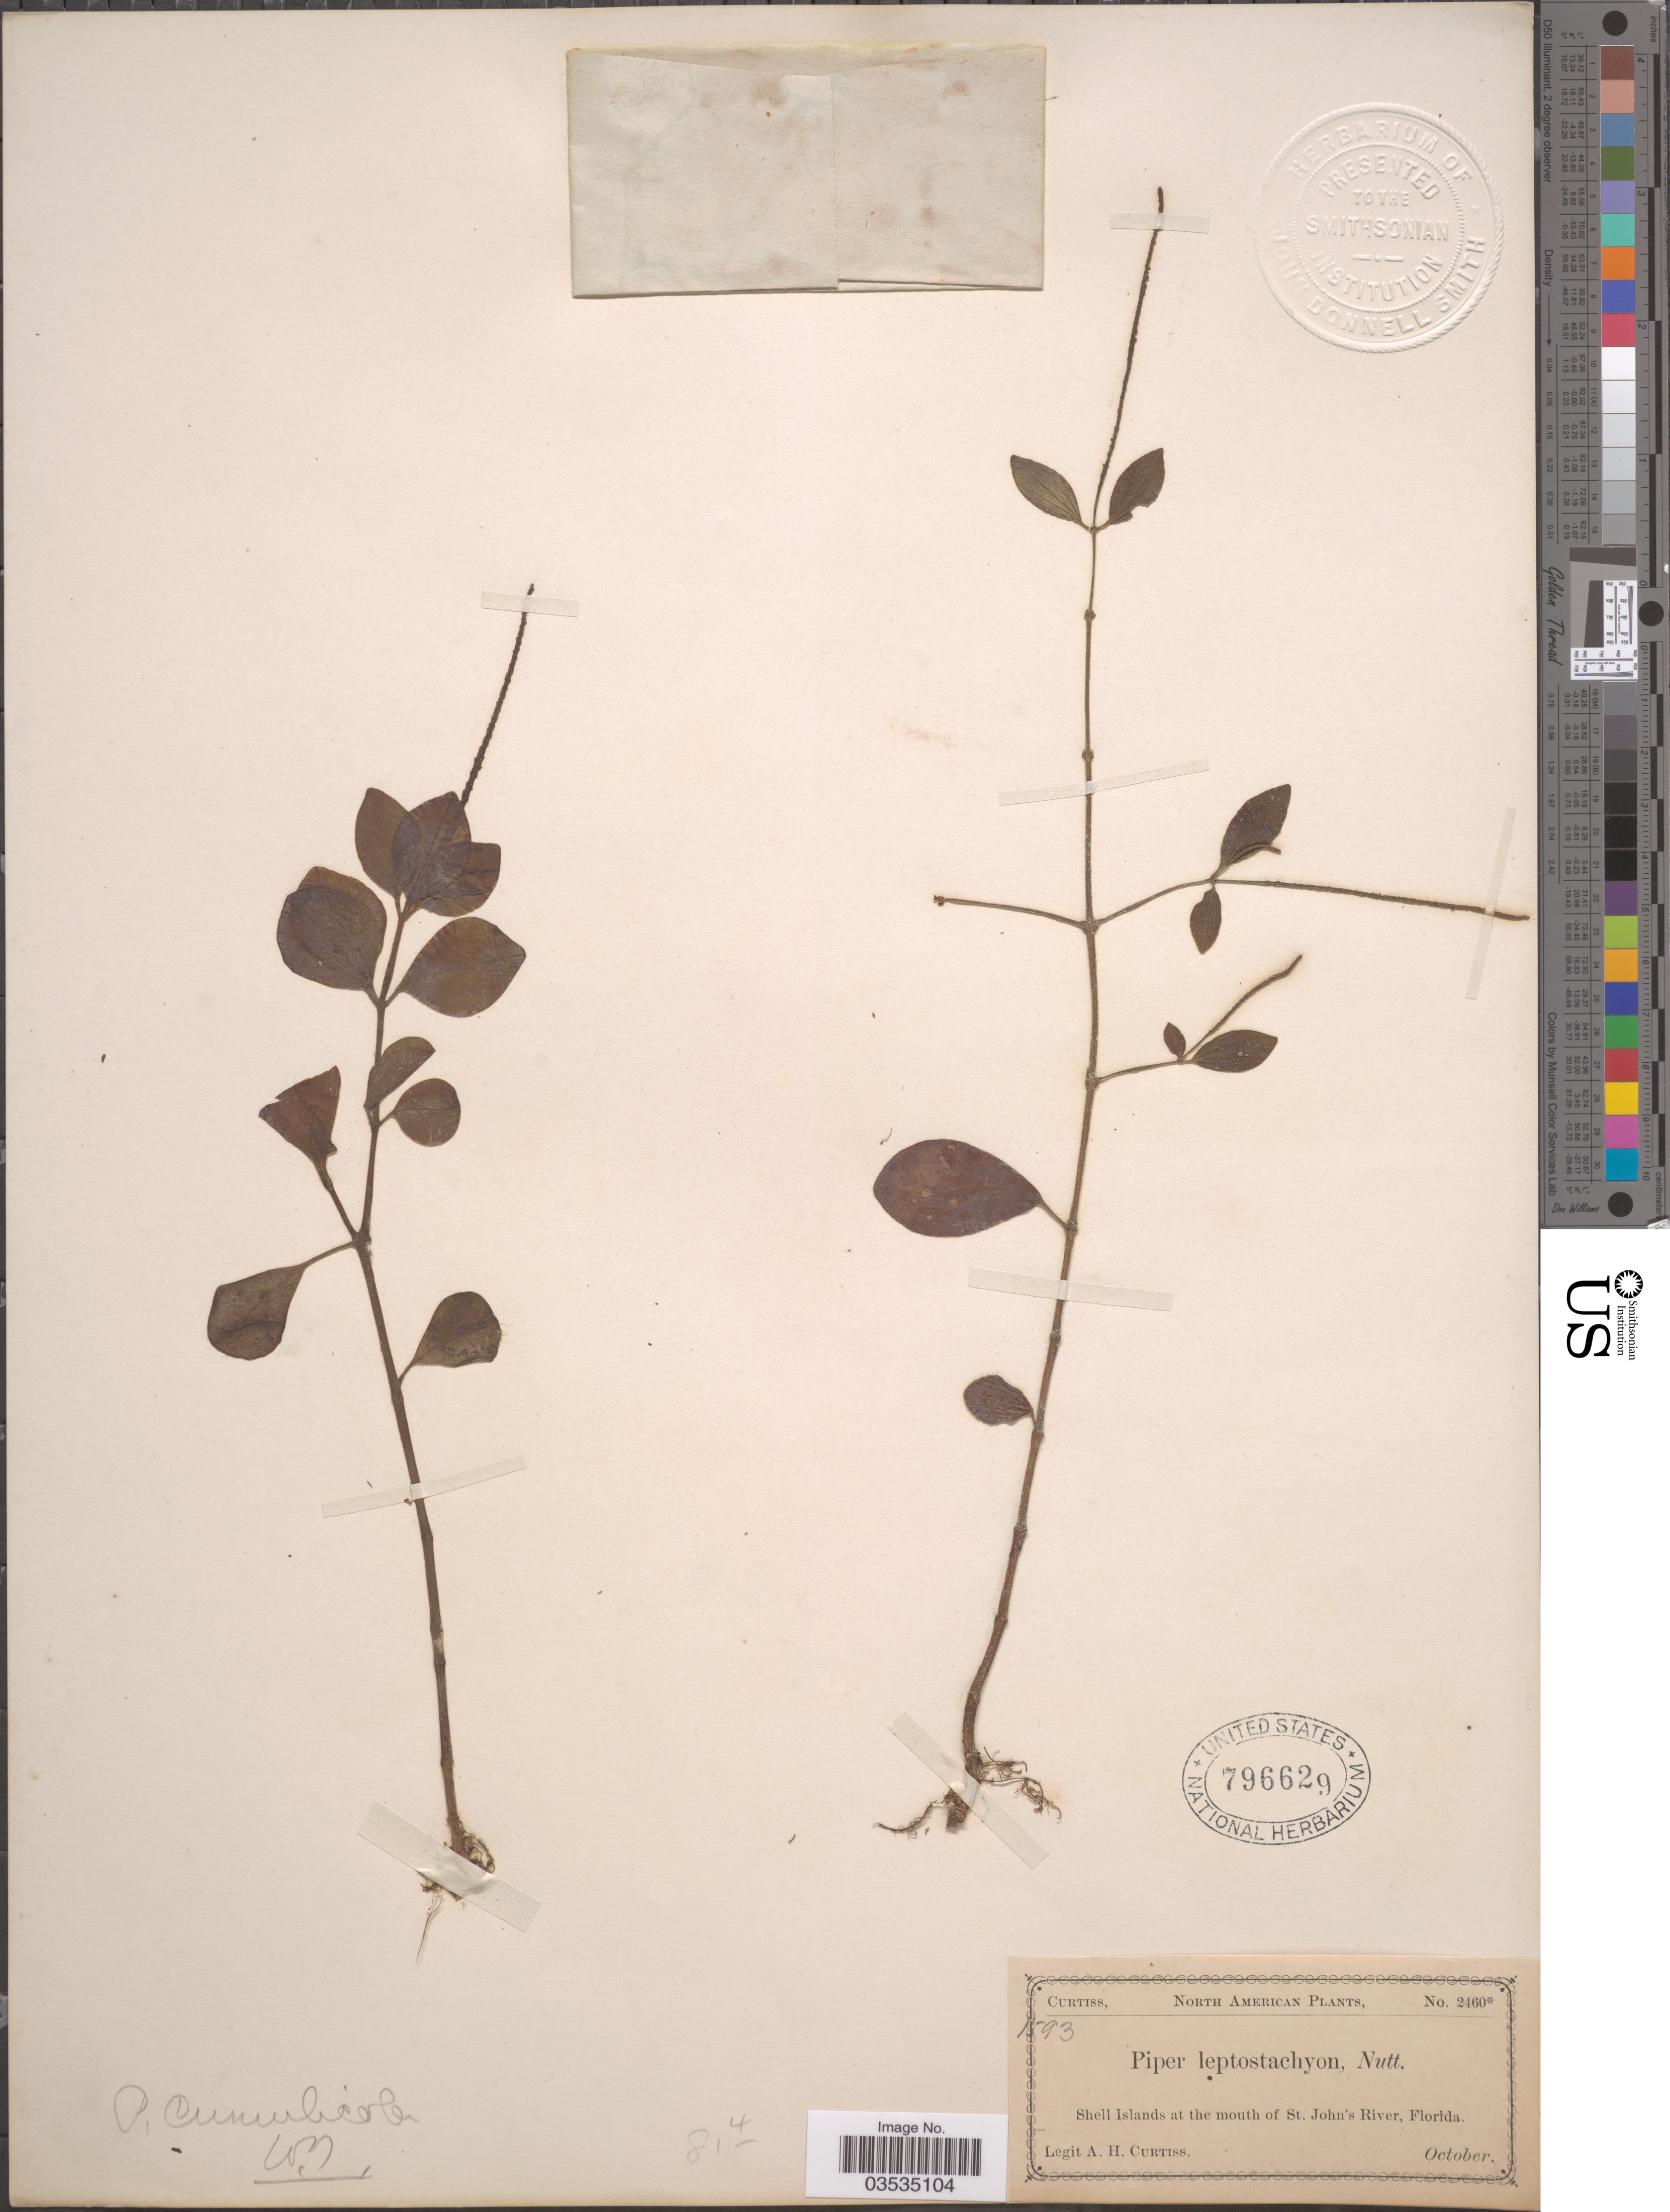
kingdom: Plantae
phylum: Tracheophyta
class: Magnoliopsida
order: Piperales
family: Piperaceae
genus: Peperomia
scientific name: Peperomia humilis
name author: (Vahl) A. Dietr.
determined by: Jiménez, José Estaban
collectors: A. H. Curtiss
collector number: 2460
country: United States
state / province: Florida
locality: North American. Shell Islands at the mouth of St. John's River.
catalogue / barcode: US 796629